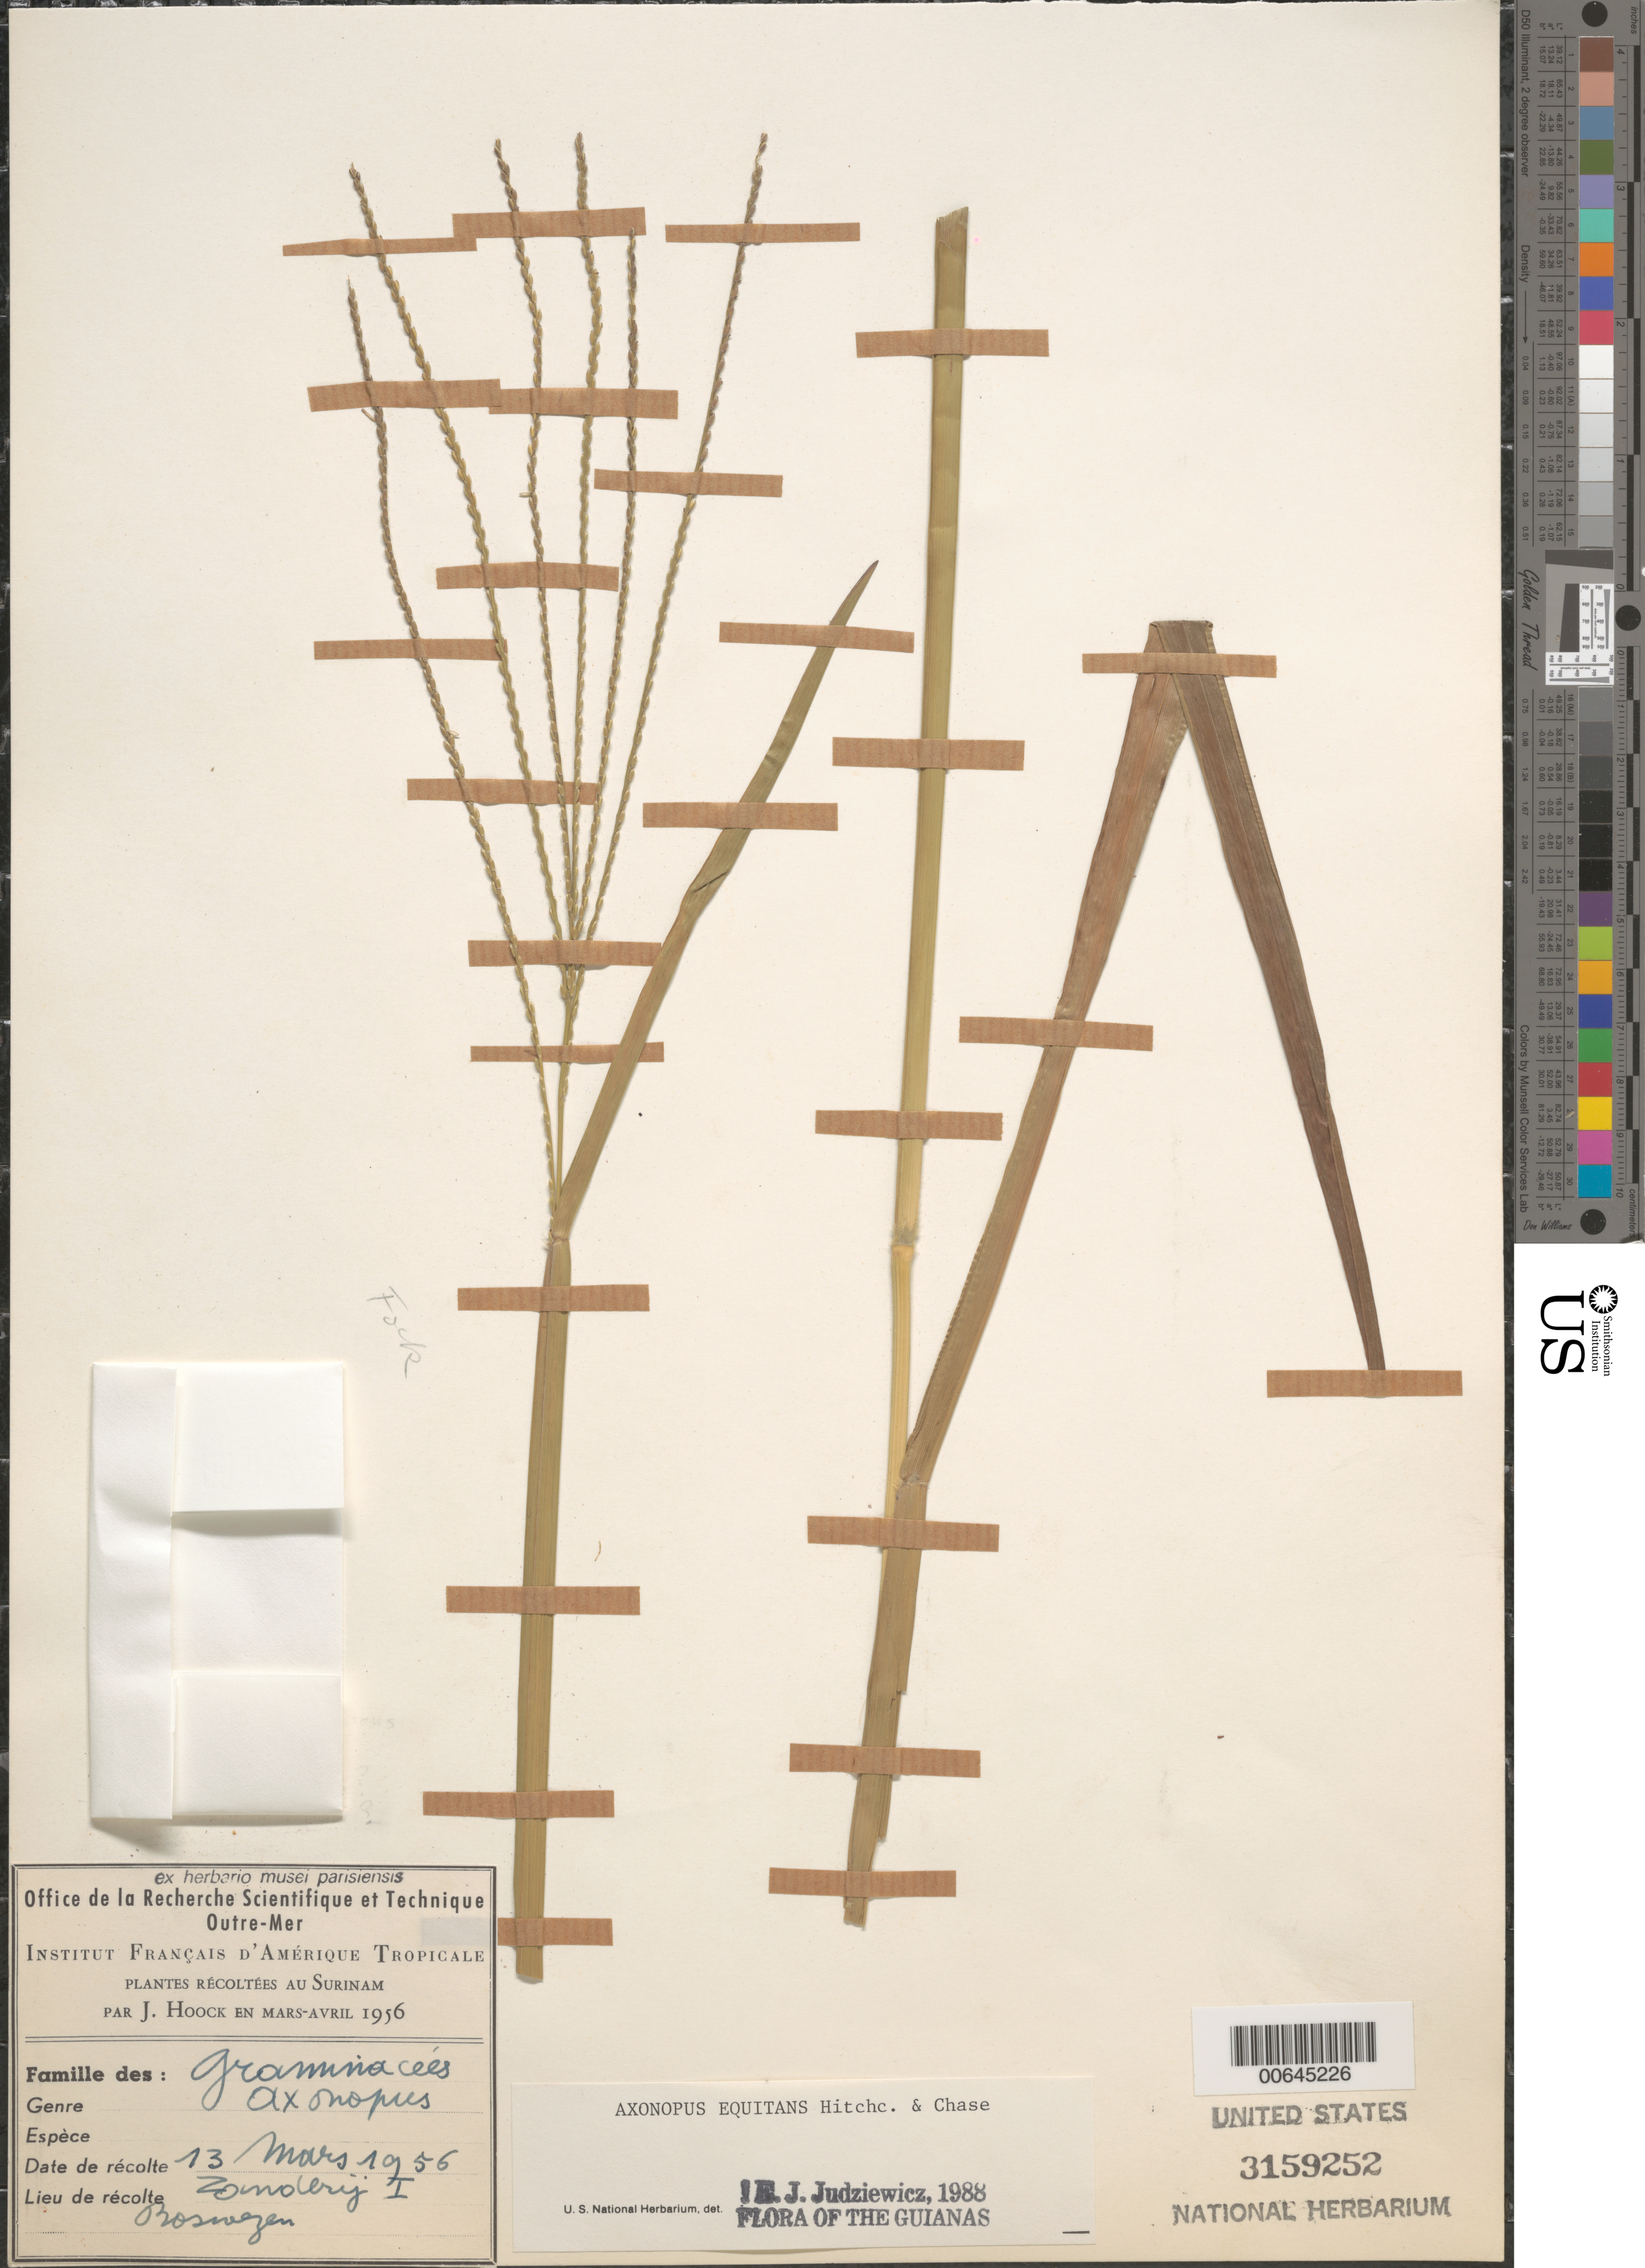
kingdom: Plantae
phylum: Tracheophyta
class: Liliopsida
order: Poales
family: Poaceae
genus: Axonopus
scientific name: Axonopus equitans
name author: Hitchc. & Chase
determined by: Judziewicz, E. J.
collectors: J. Hoock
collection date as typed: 13-Mar-56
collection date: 1956-03-13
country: Suriname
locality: Zanderij I, Boswezen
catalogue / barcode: US 3159252